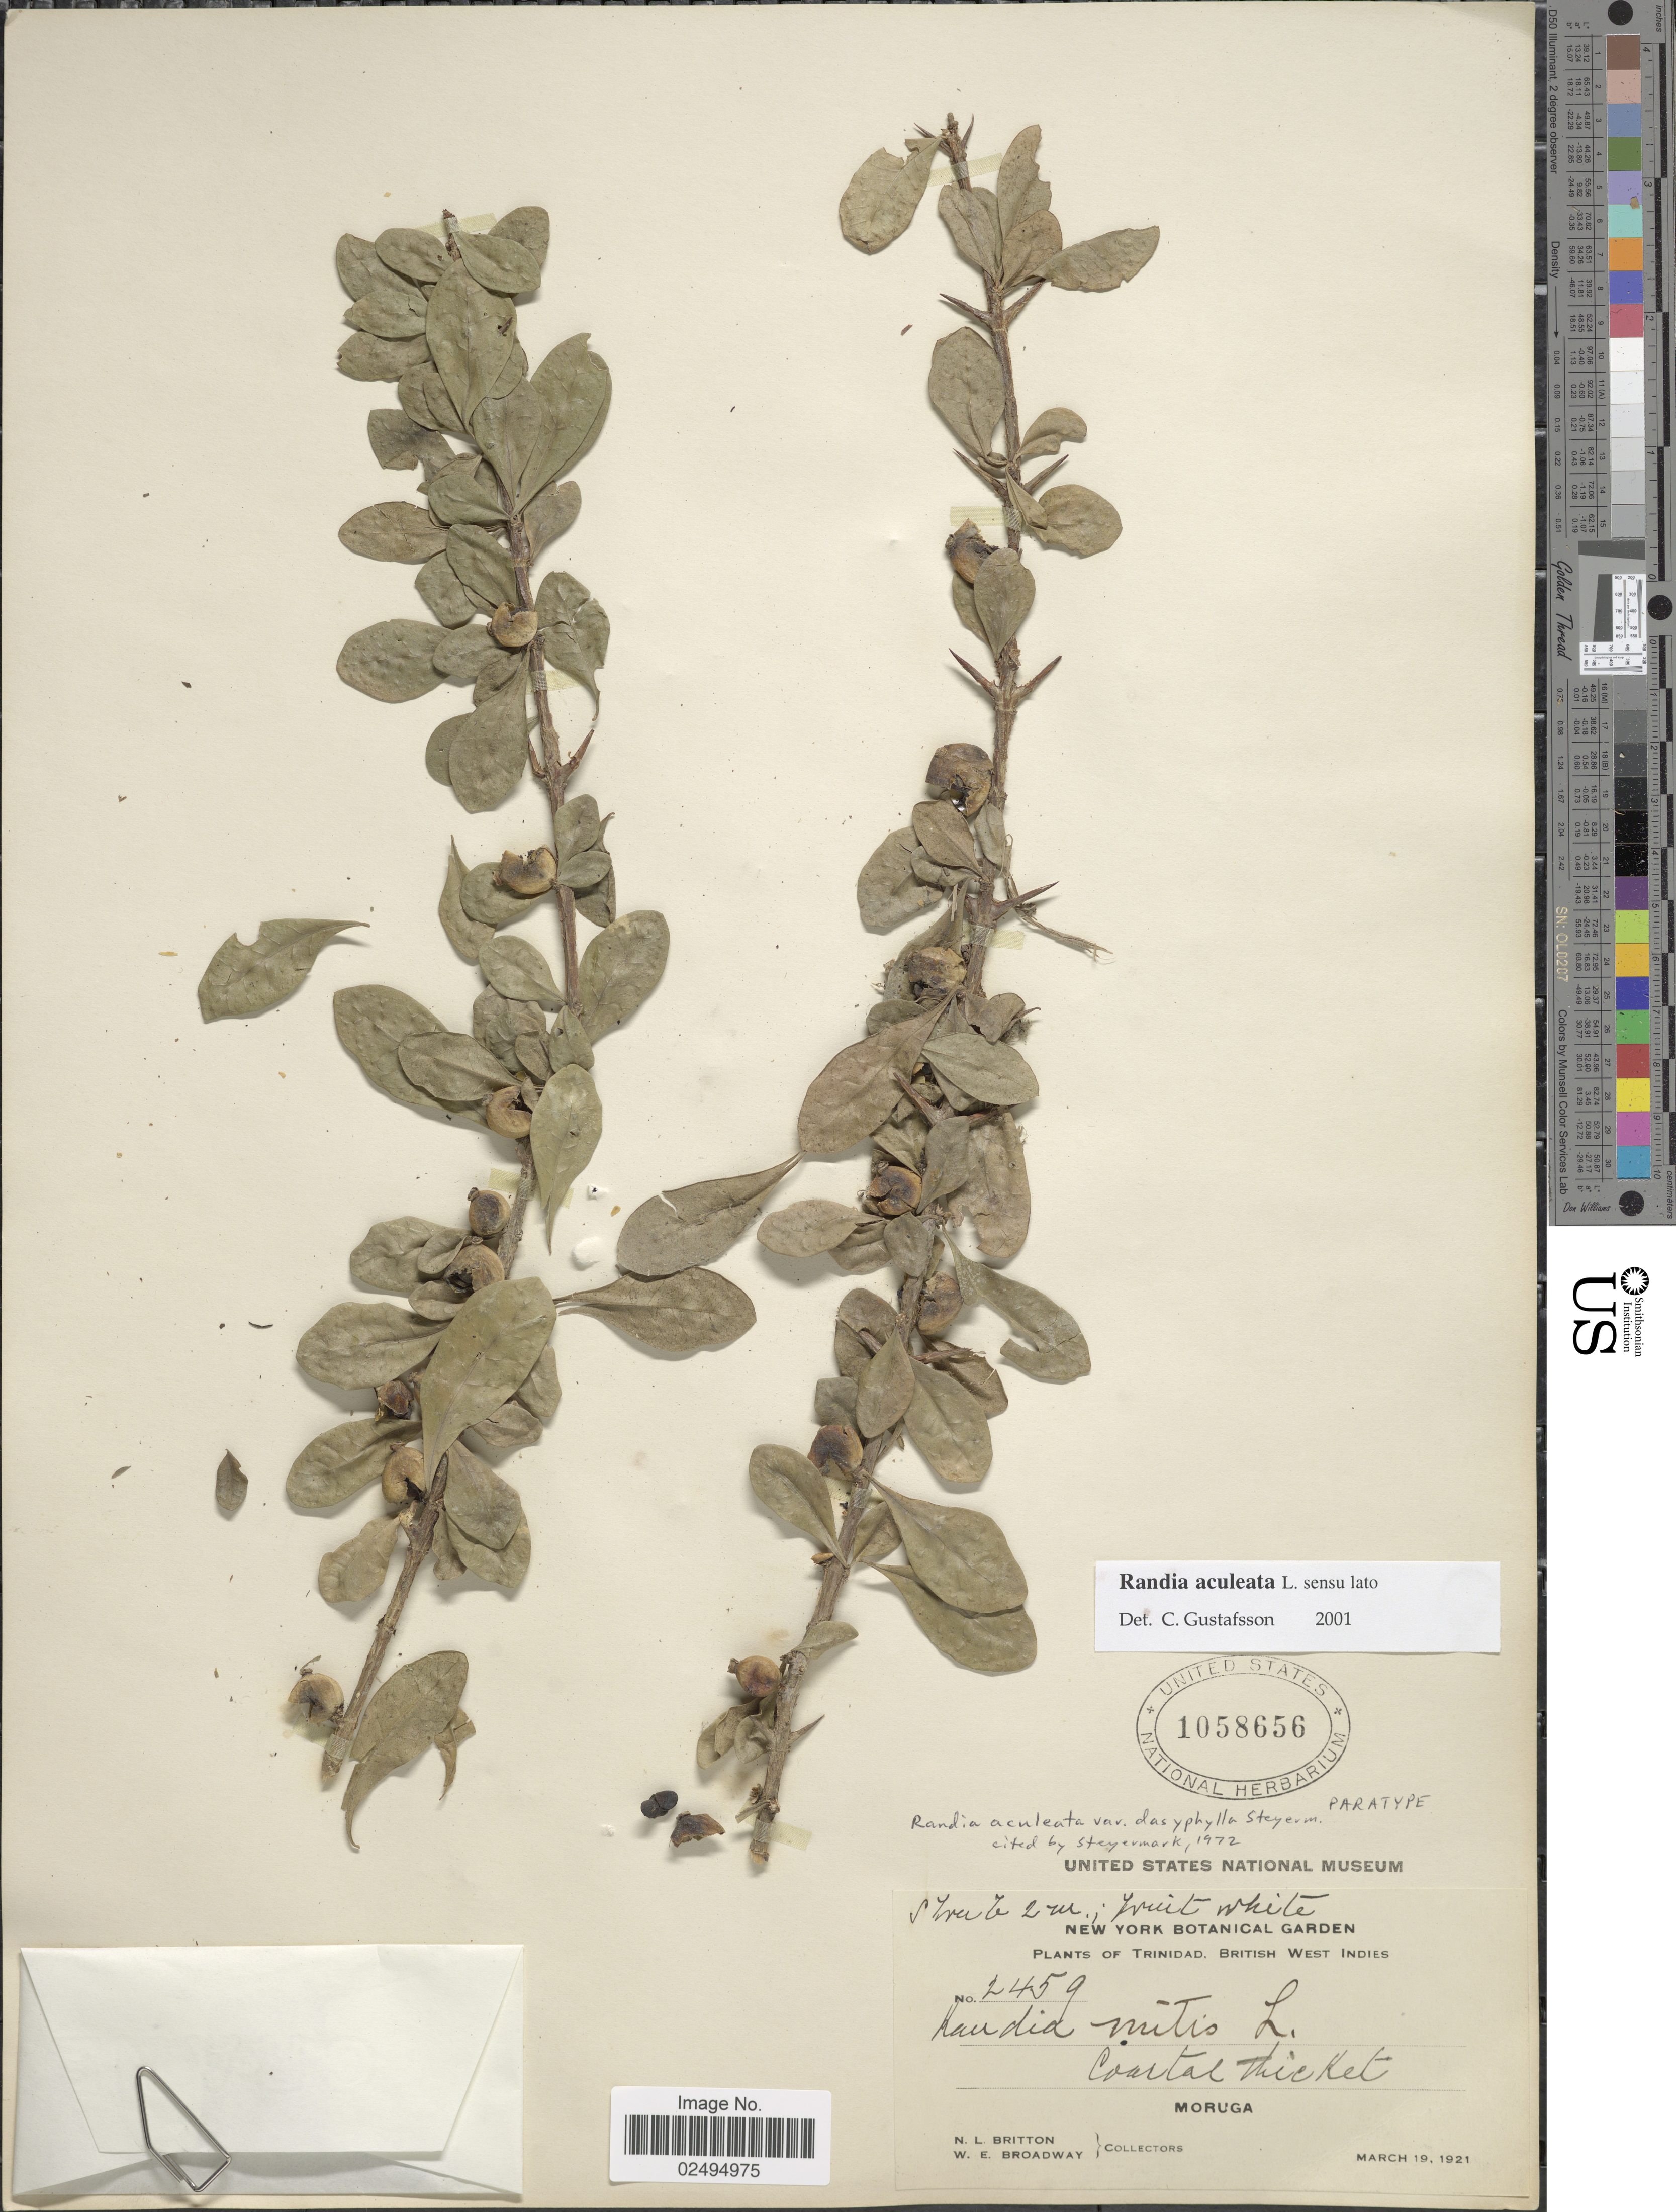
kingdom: Plantae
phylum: Tracheophyta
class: Magnoliopsida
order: Gentianales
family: Rubiaceae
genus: Randia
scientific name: Randia aculeata var. dasyphylla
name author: Steyerm.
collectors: N. Britton & W. E. Broadway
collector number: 2459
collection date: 1921-03-19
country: Trinidad and Tobago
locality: Trinidad, British West Indies, Moruga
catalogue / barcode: US 1058656